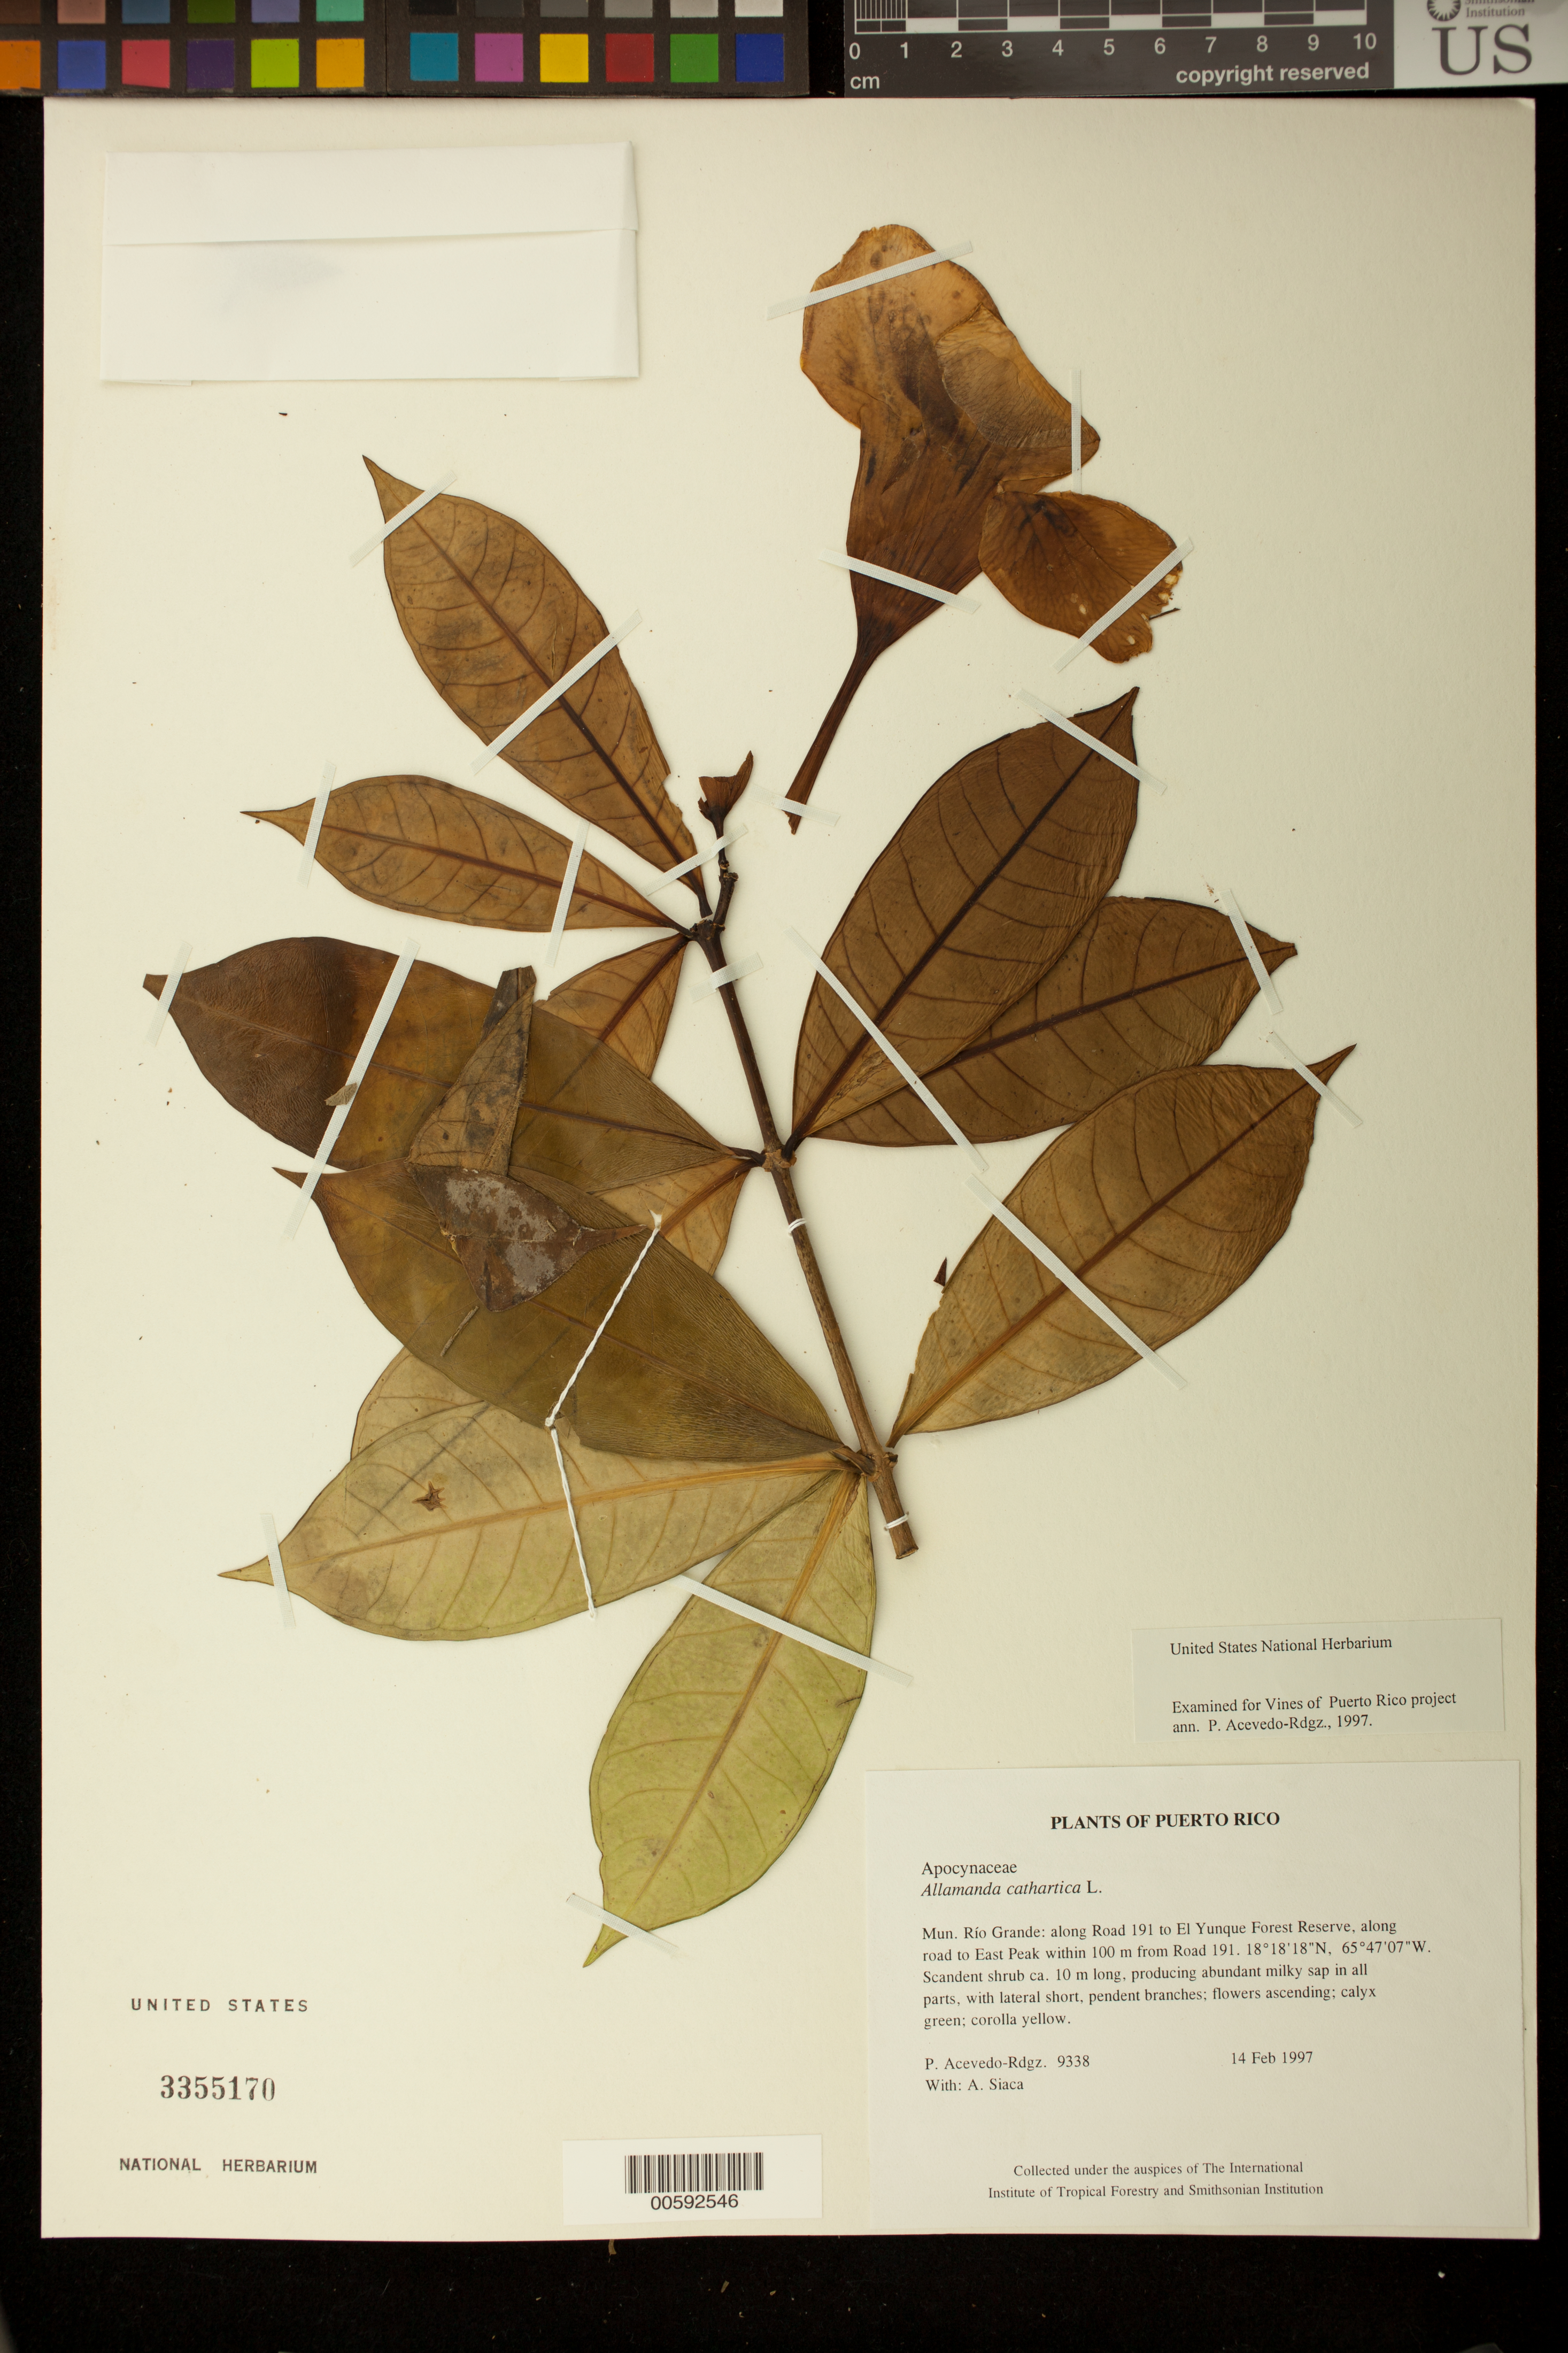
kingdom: Plantae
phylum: Tracheophyta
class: Magnoliopsida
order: Gentianales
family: Apocynaceae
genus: Allamanda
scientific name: Allamanda cathartica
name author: L.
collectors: P. Acevedo-Rodr. & A. Siaca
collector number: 9338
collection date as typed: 14 Feb 1997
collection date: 1997-02-14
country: Puerto Rico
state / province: Río Grande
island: Puerto Rico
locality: Río Grande: along Road 191 to El Yunque Forest Reserve, along road to East Peak within 100 m from Road 191.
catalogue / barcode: US 3355170